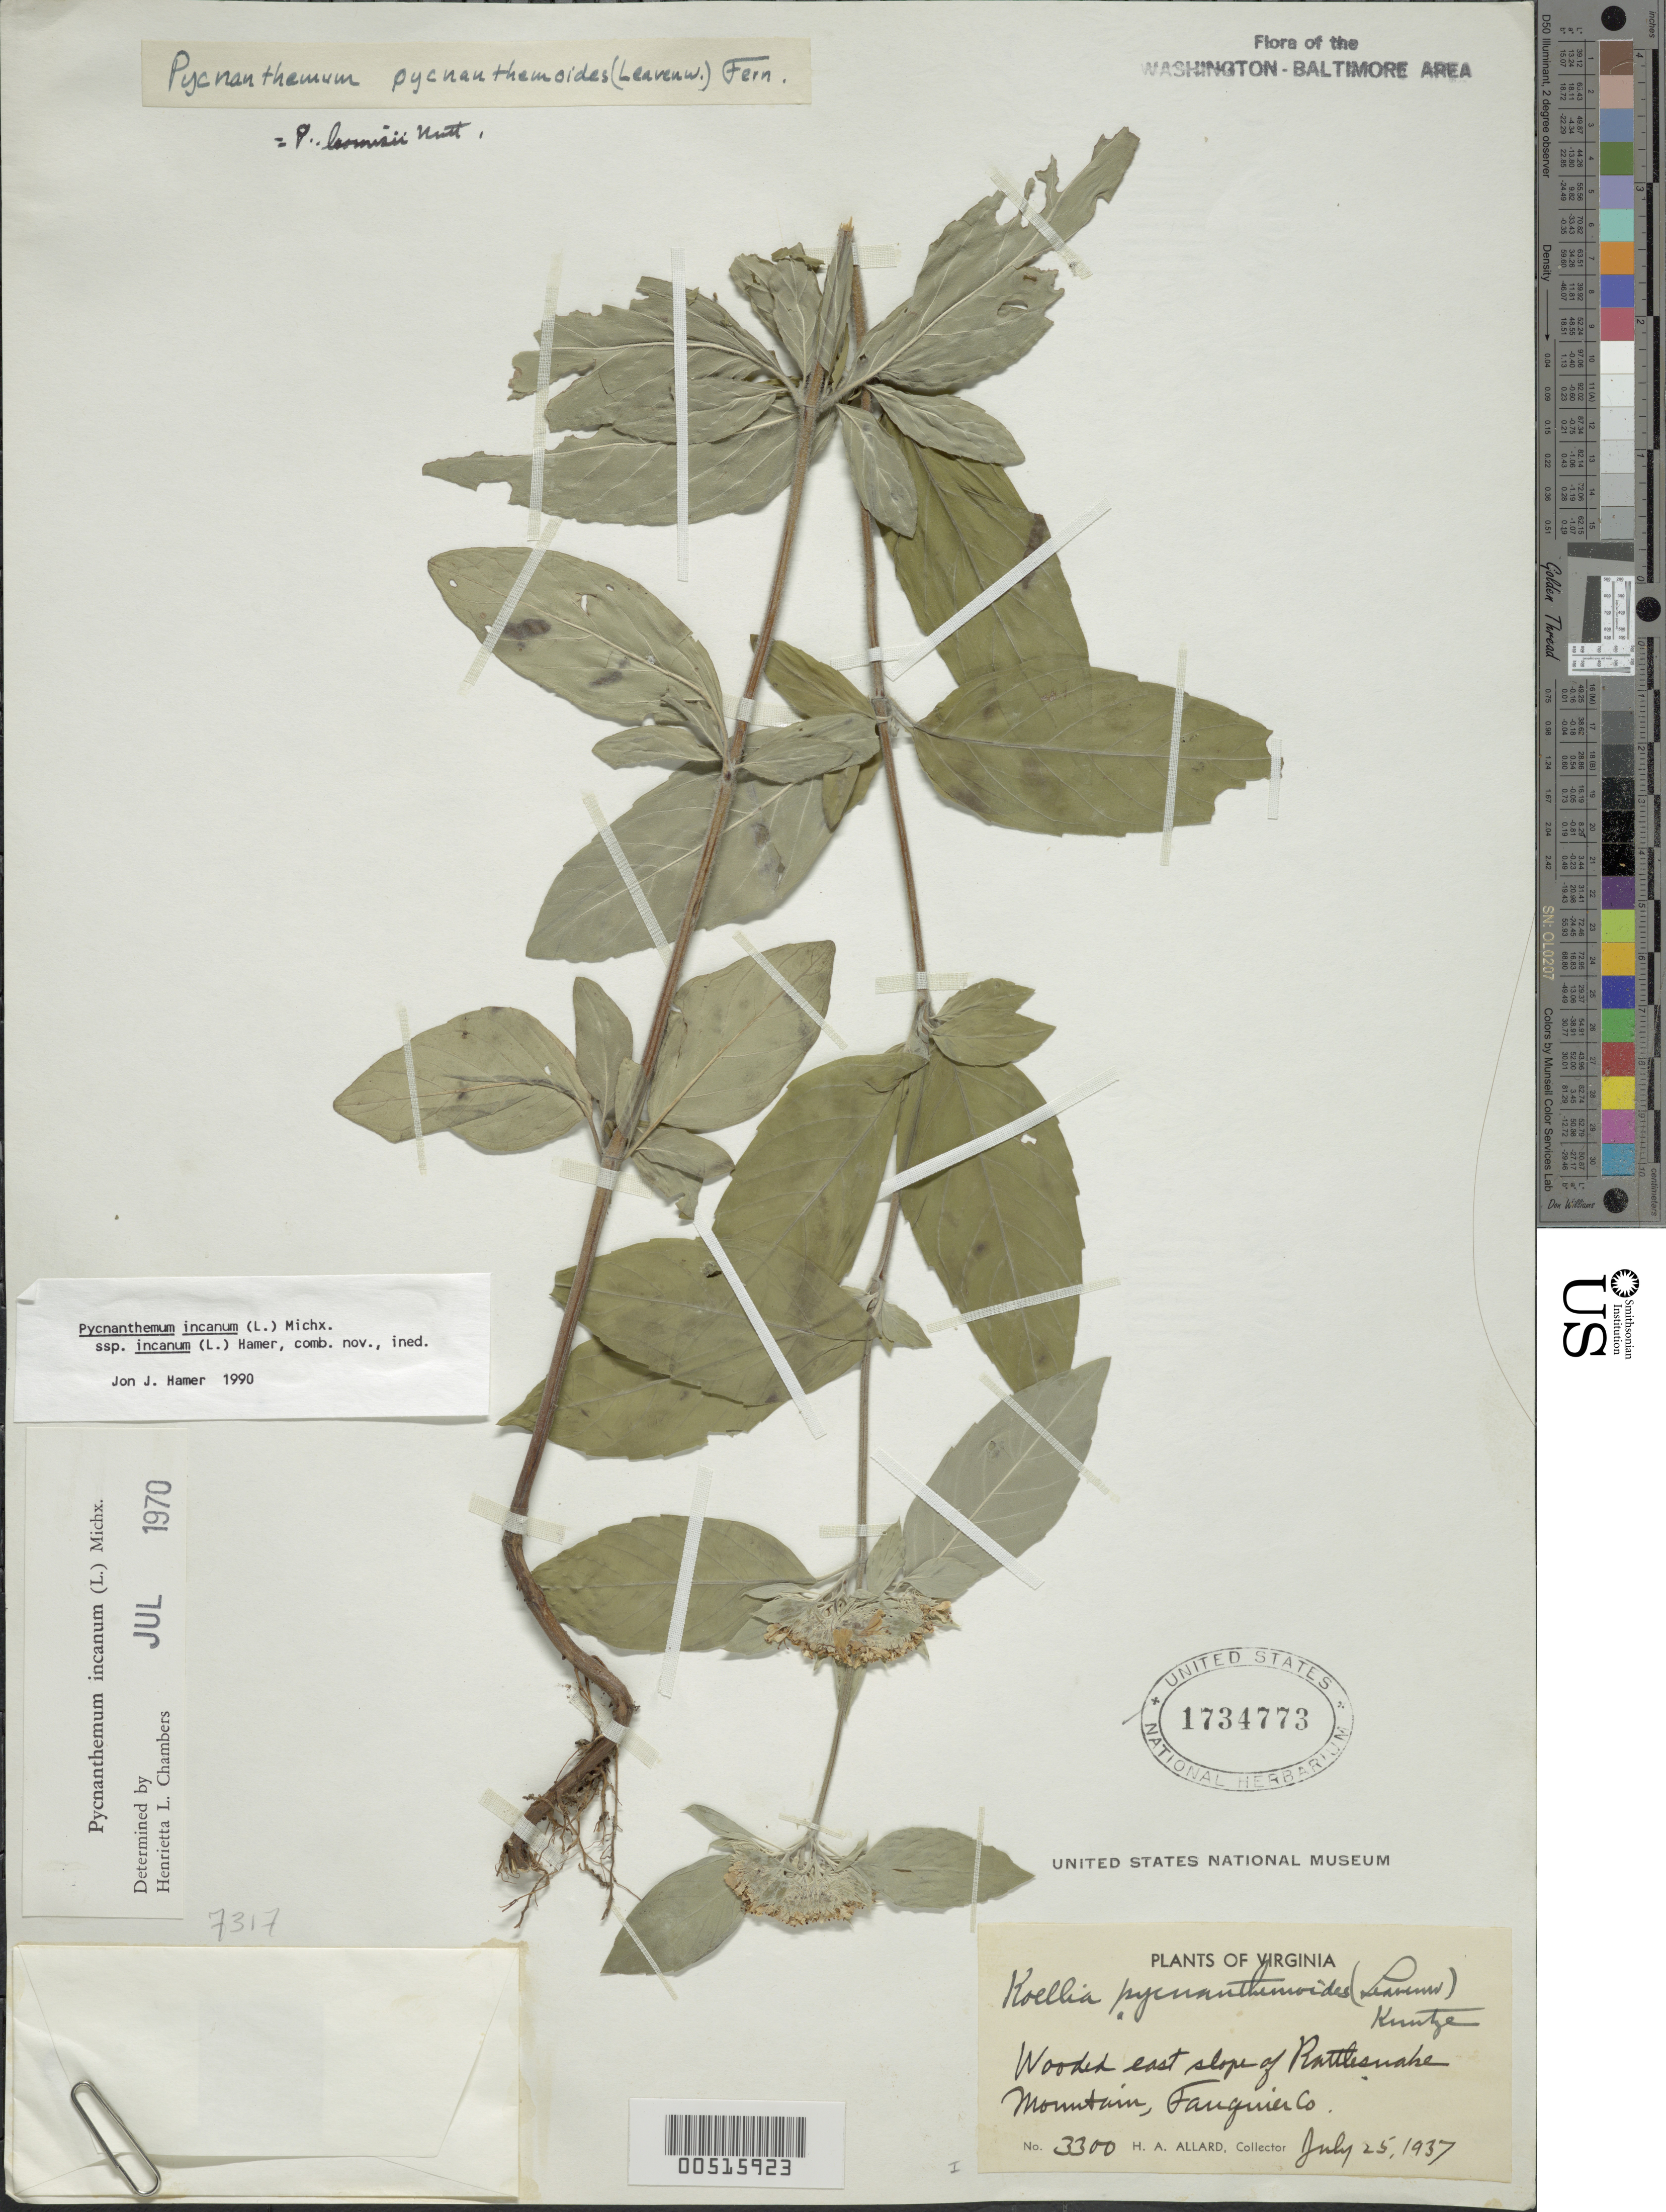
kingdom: Plantae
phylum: Tracheophyta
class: Magnoliopsida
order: Lamiales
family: Lamiaceae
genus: Pycnanthemum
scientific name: Pycnanthemum incanum subsp. incanum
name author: (L.) Michx.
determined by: Hamer, J. J.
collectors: H. A. Allard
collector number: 3300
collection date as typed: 25 Jul 1937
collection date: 1937-07-25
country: United States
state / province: Virginia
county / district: Fauquier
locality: Rattlesnake Mt., E Slope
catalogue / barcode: US 1734773